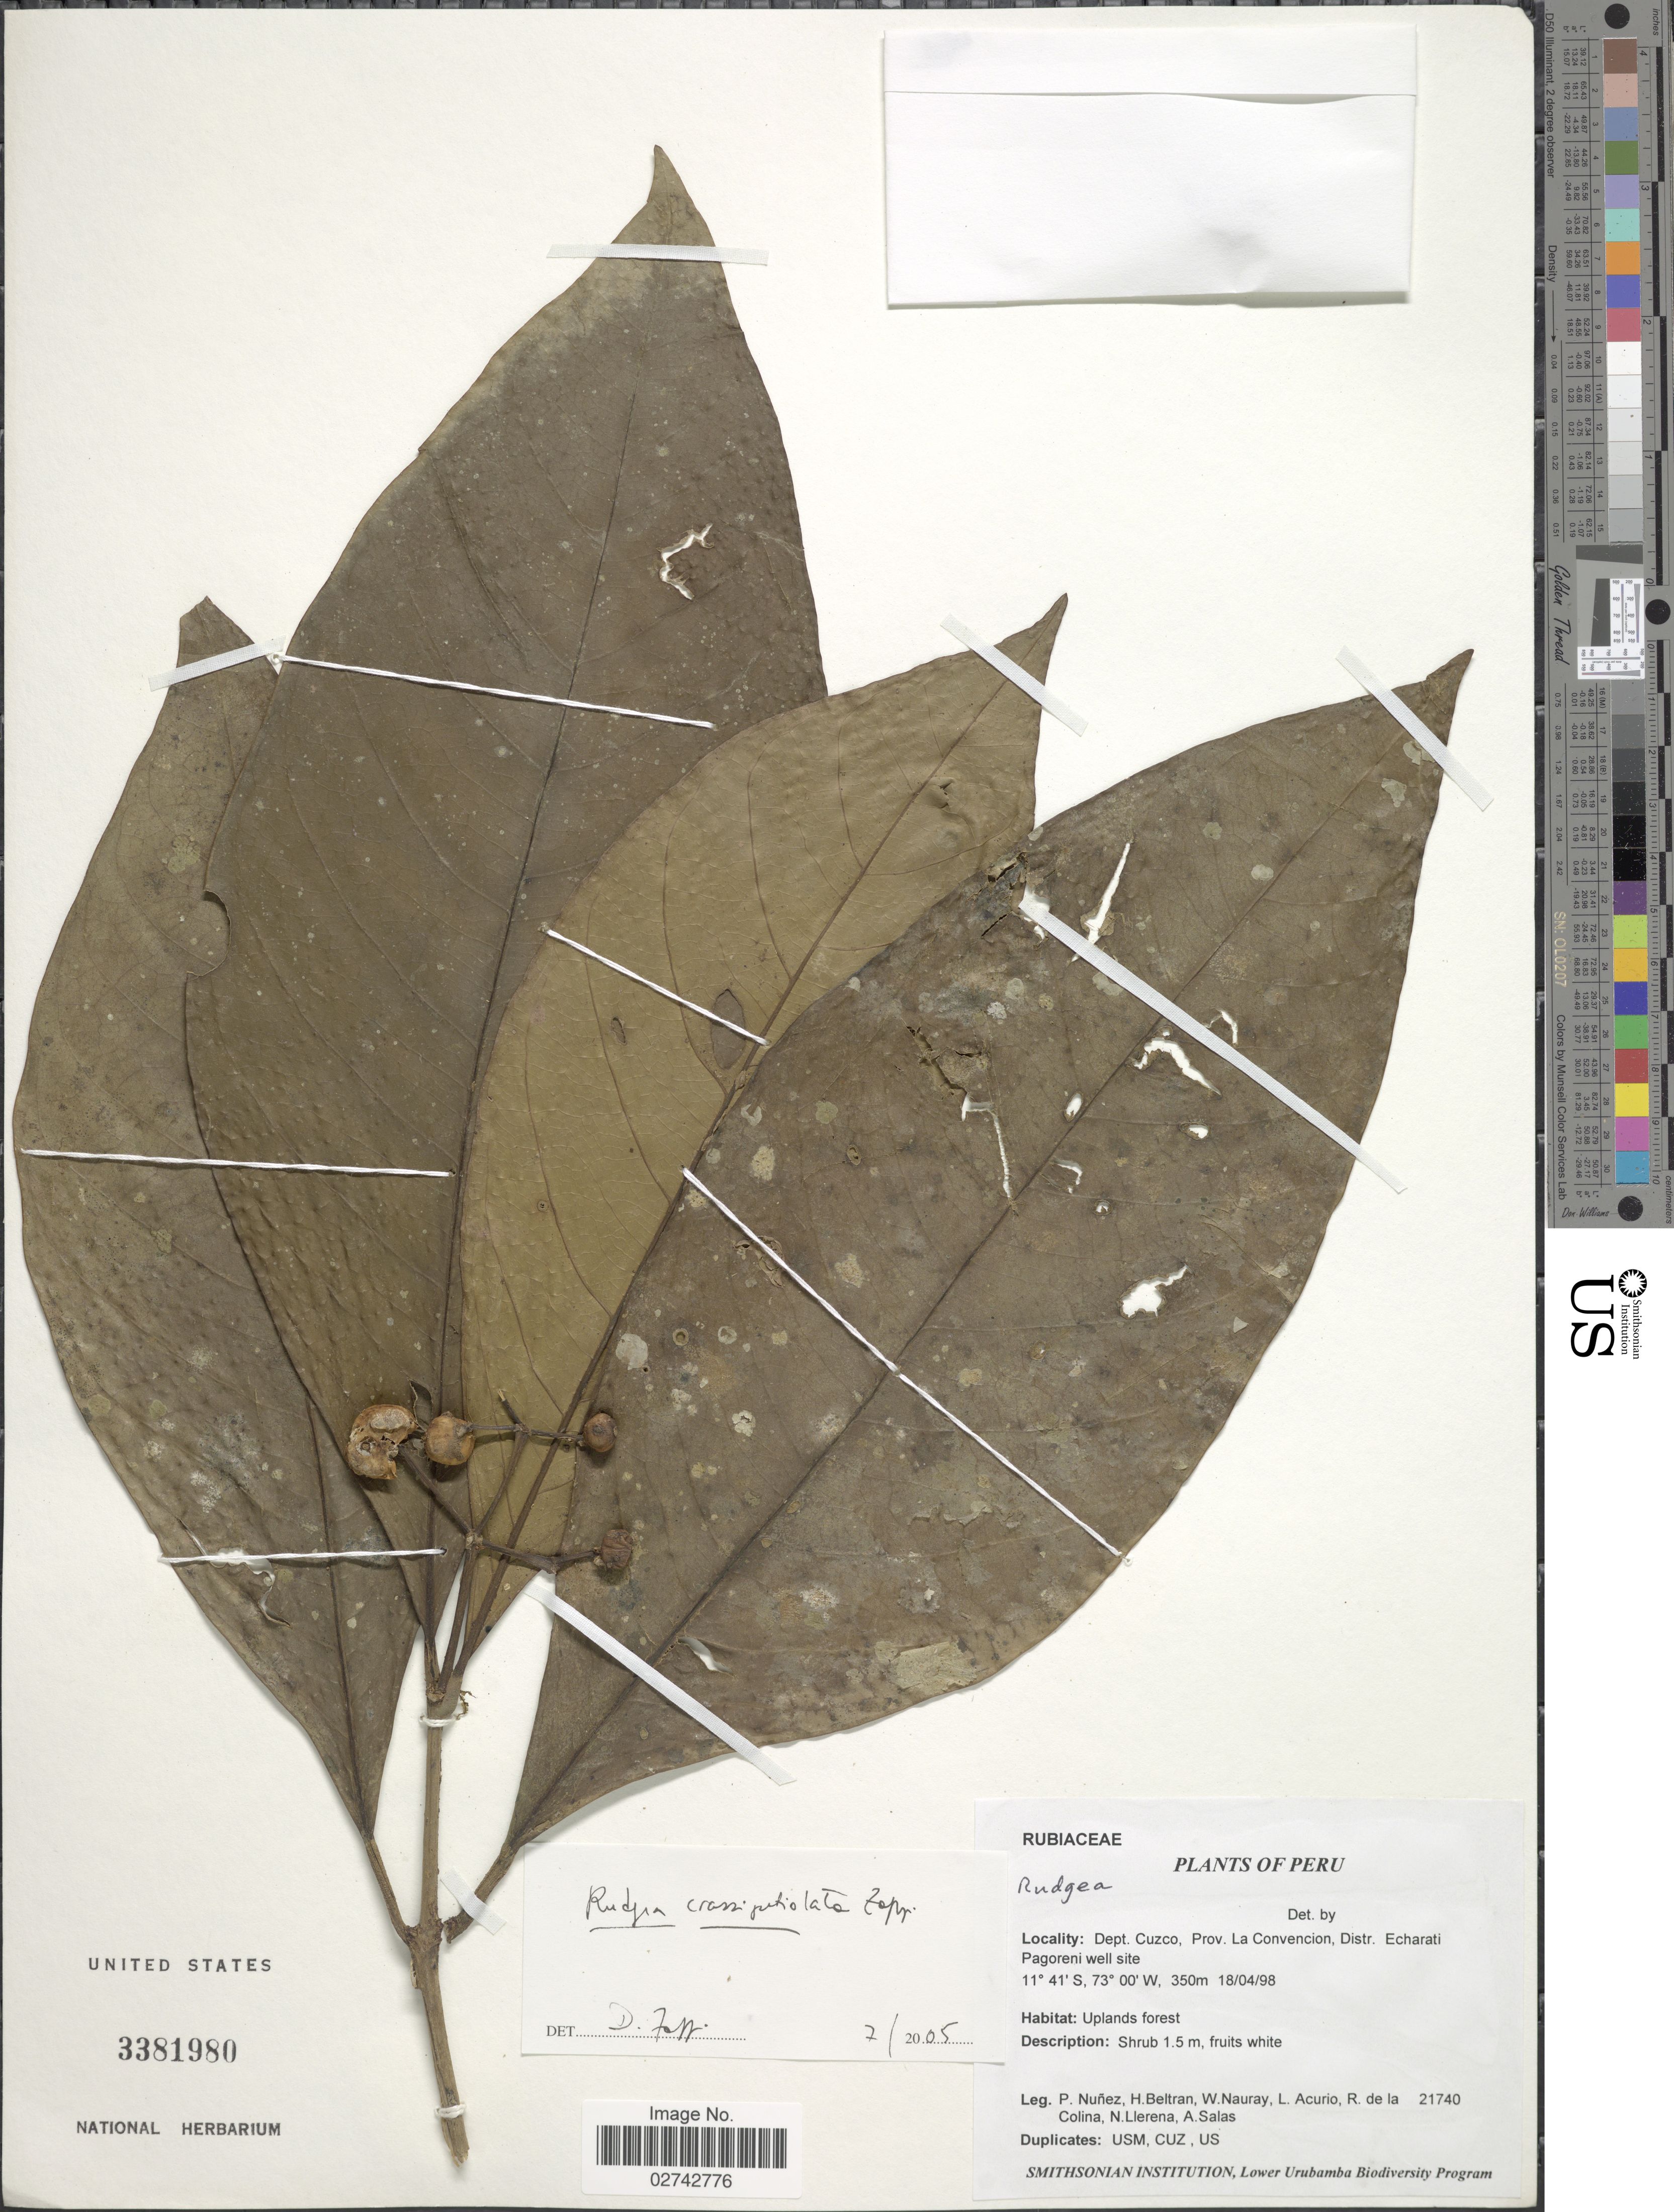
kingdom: Plantae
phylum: Tracheophyta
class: Magnoliopsida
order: Gentianales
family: Rubiaceae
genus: Rudgea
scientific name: Rudgea crassipetiolata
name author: Zappi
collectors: P. Nuñez V., H. Beltran, W. Nauray, R. de La Colina & et al.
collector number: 21740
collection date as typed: Transcribed d/m/y: 18/4/98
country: Peru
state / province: Cusco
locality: Prov. La Convencion, Distr. Echarati, Pagoreni well site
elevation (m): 350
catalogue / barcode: US 3381980